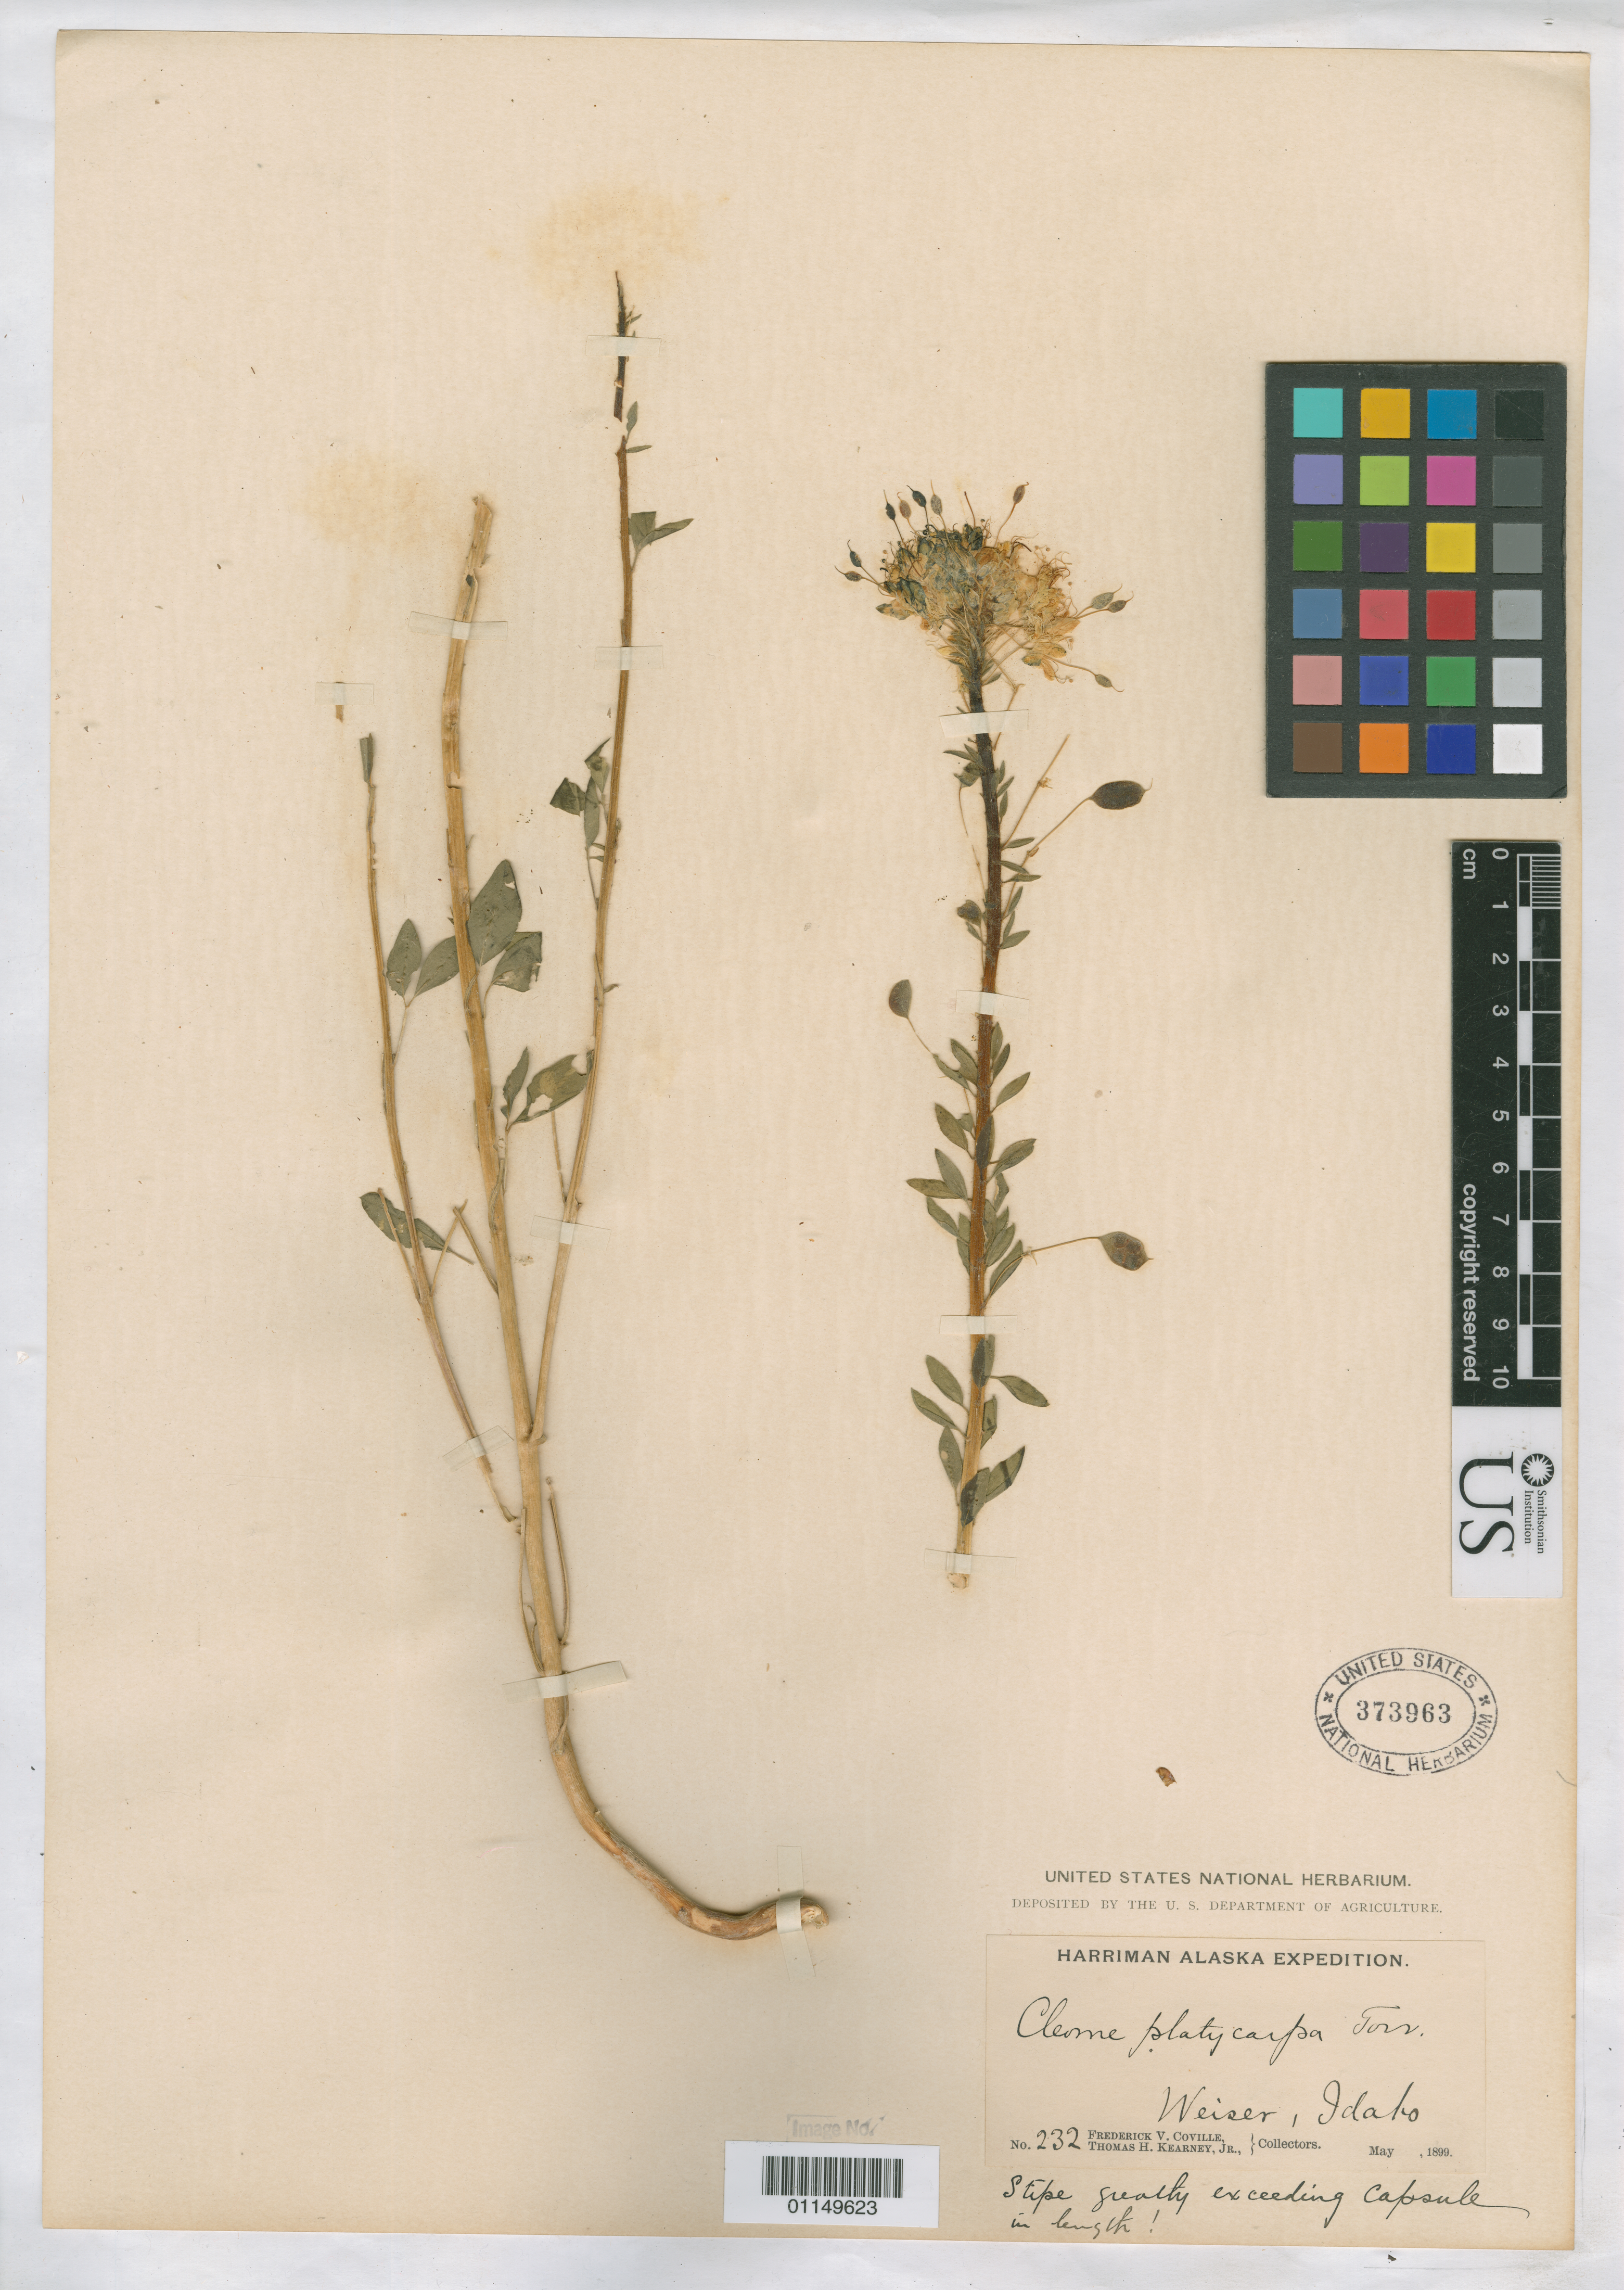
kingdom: Plantae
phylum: Tracheophyta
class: Magnoliopsida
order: Brassicales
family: Cleomaceae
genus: Cleomella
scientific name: Cleomella platycarpa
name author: (Torr.) Roalson & J.C. Hall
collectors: F. V. Coville & T. H. Kearney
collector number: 232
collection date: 1899-05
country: United States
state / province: Idaho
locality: Weiser.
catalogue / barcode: US 373963